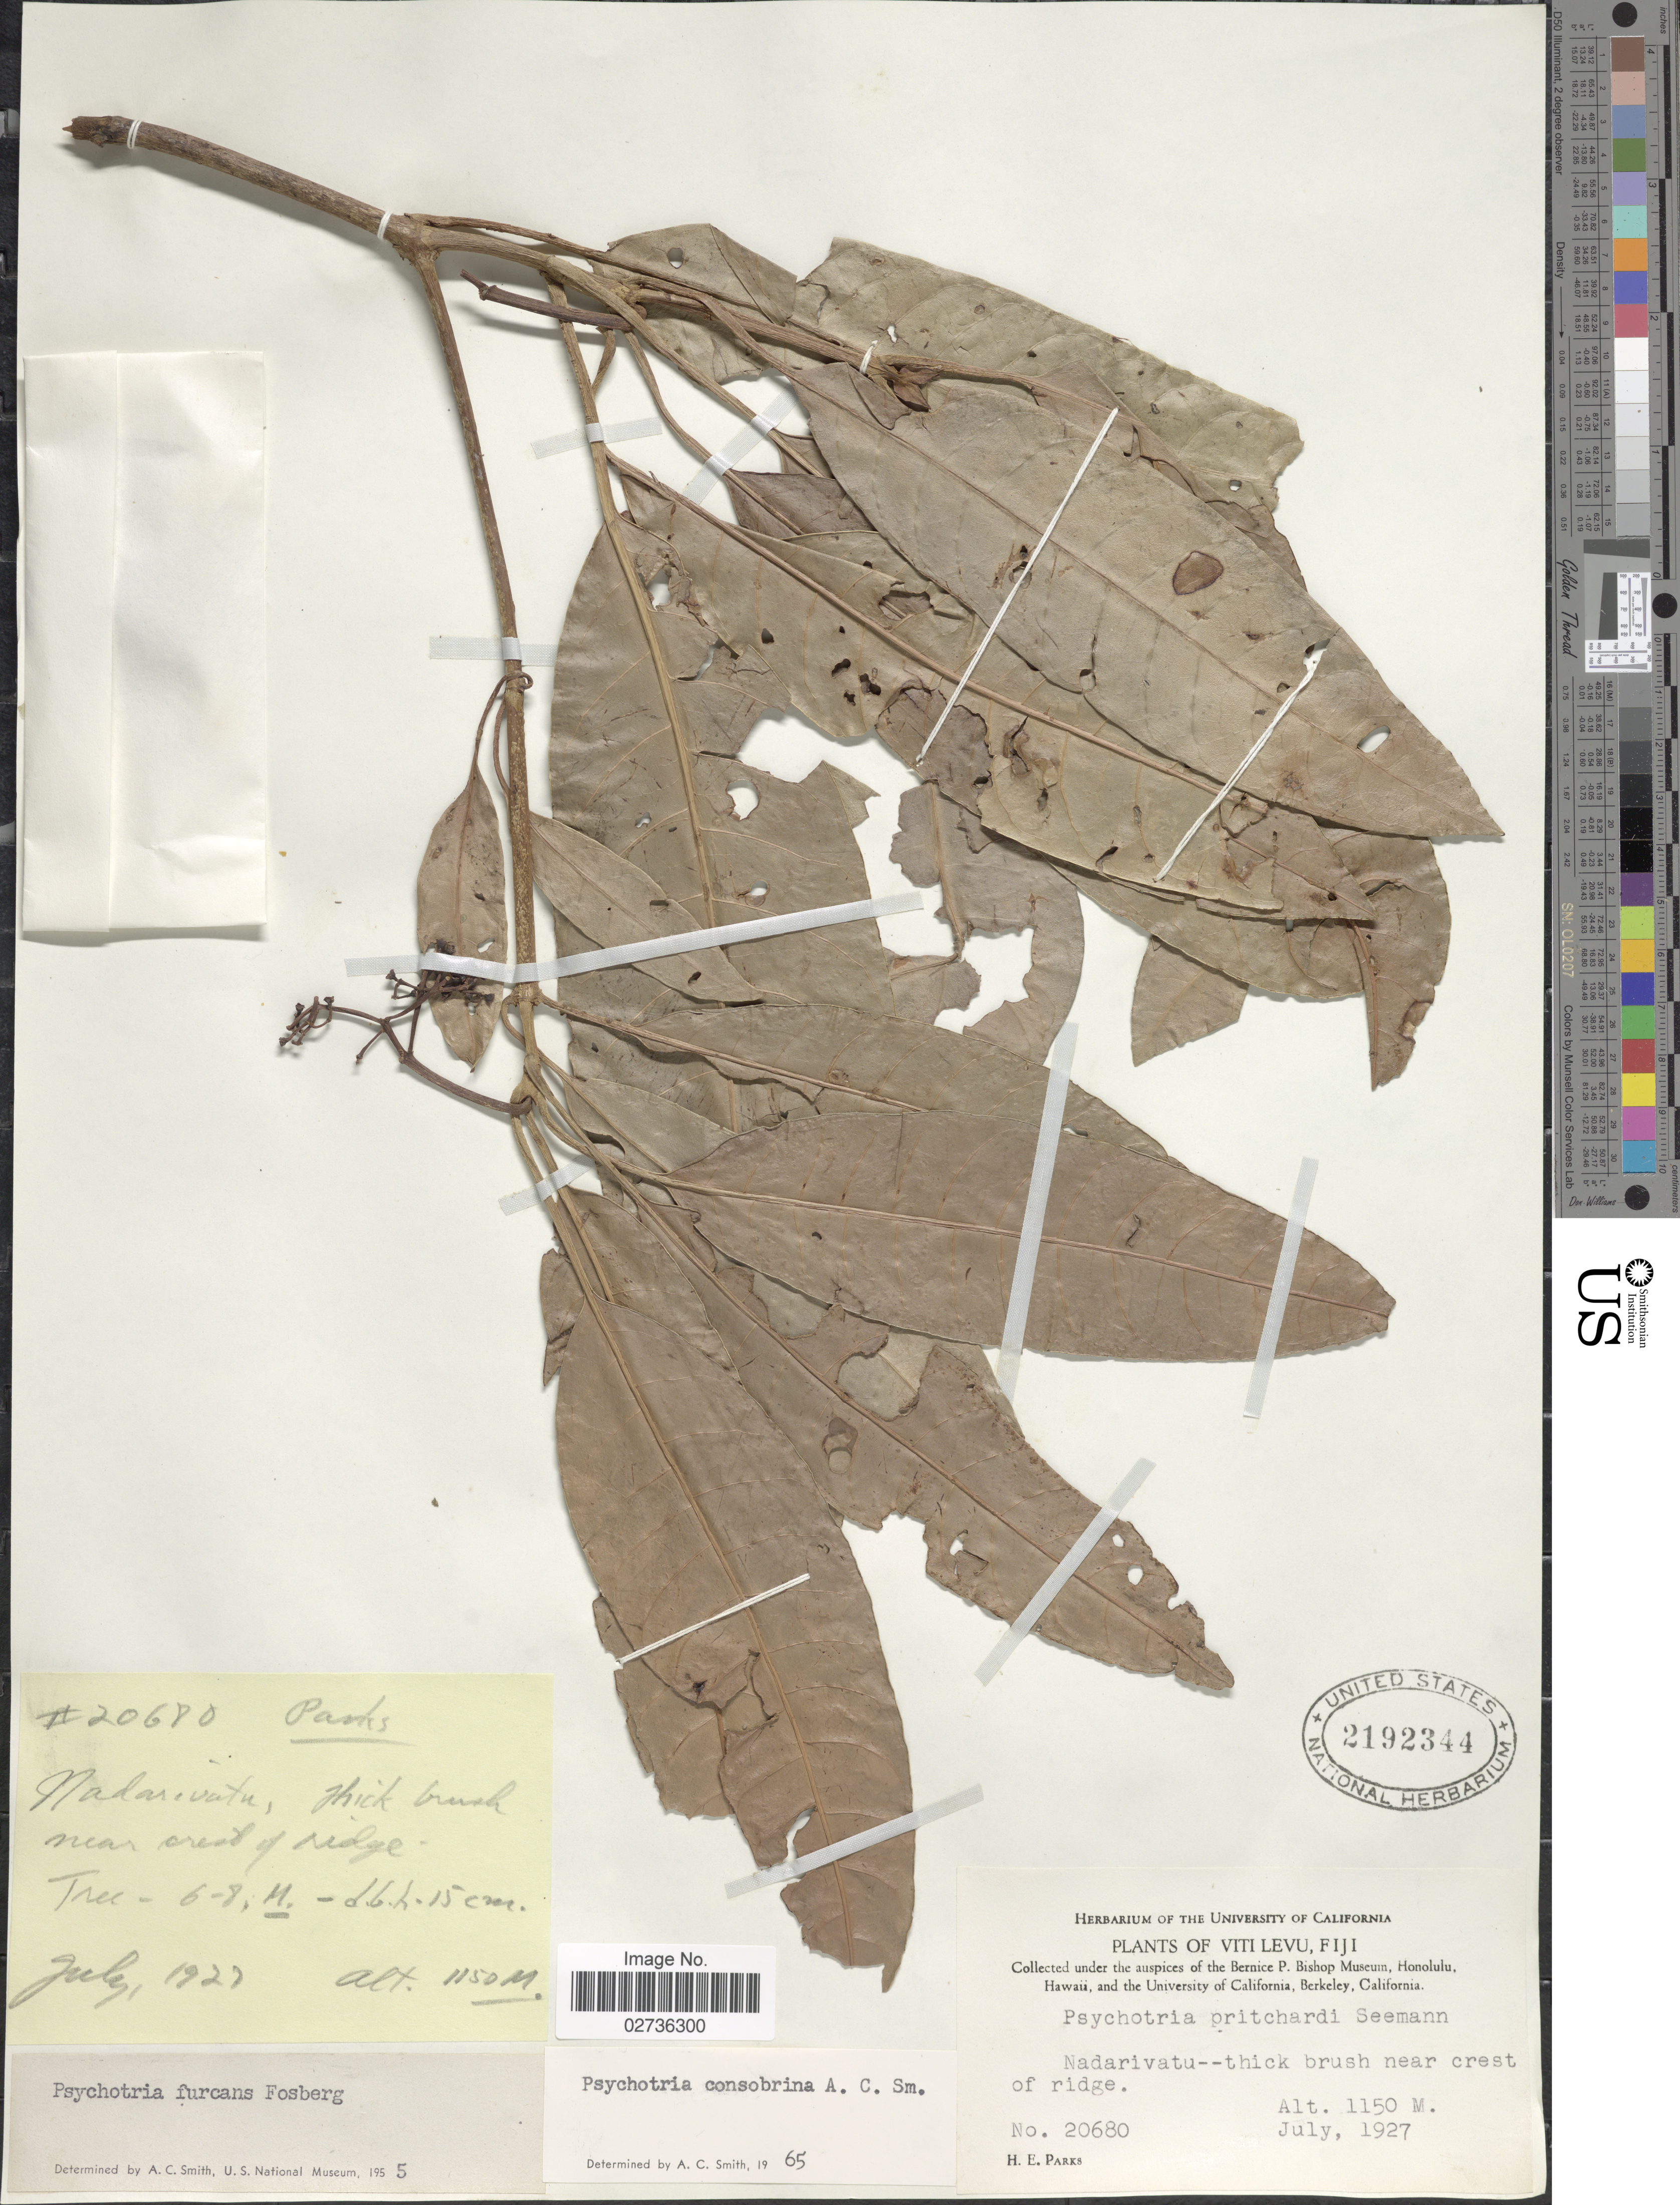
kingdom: Plantae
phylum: Tracheophyta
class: Magnoliopsida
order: Gentianales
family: Rubiaceae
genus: Psychotria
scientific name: Psychotria furcans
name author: Fosberg in A.C. Sm.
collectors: H. E. Parks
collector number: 20680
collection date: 1927-07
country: Fiji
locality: Viti Levu. Nadarivatu, thick brush near crest of ridge.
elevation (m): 1150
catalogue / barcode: US 2192344